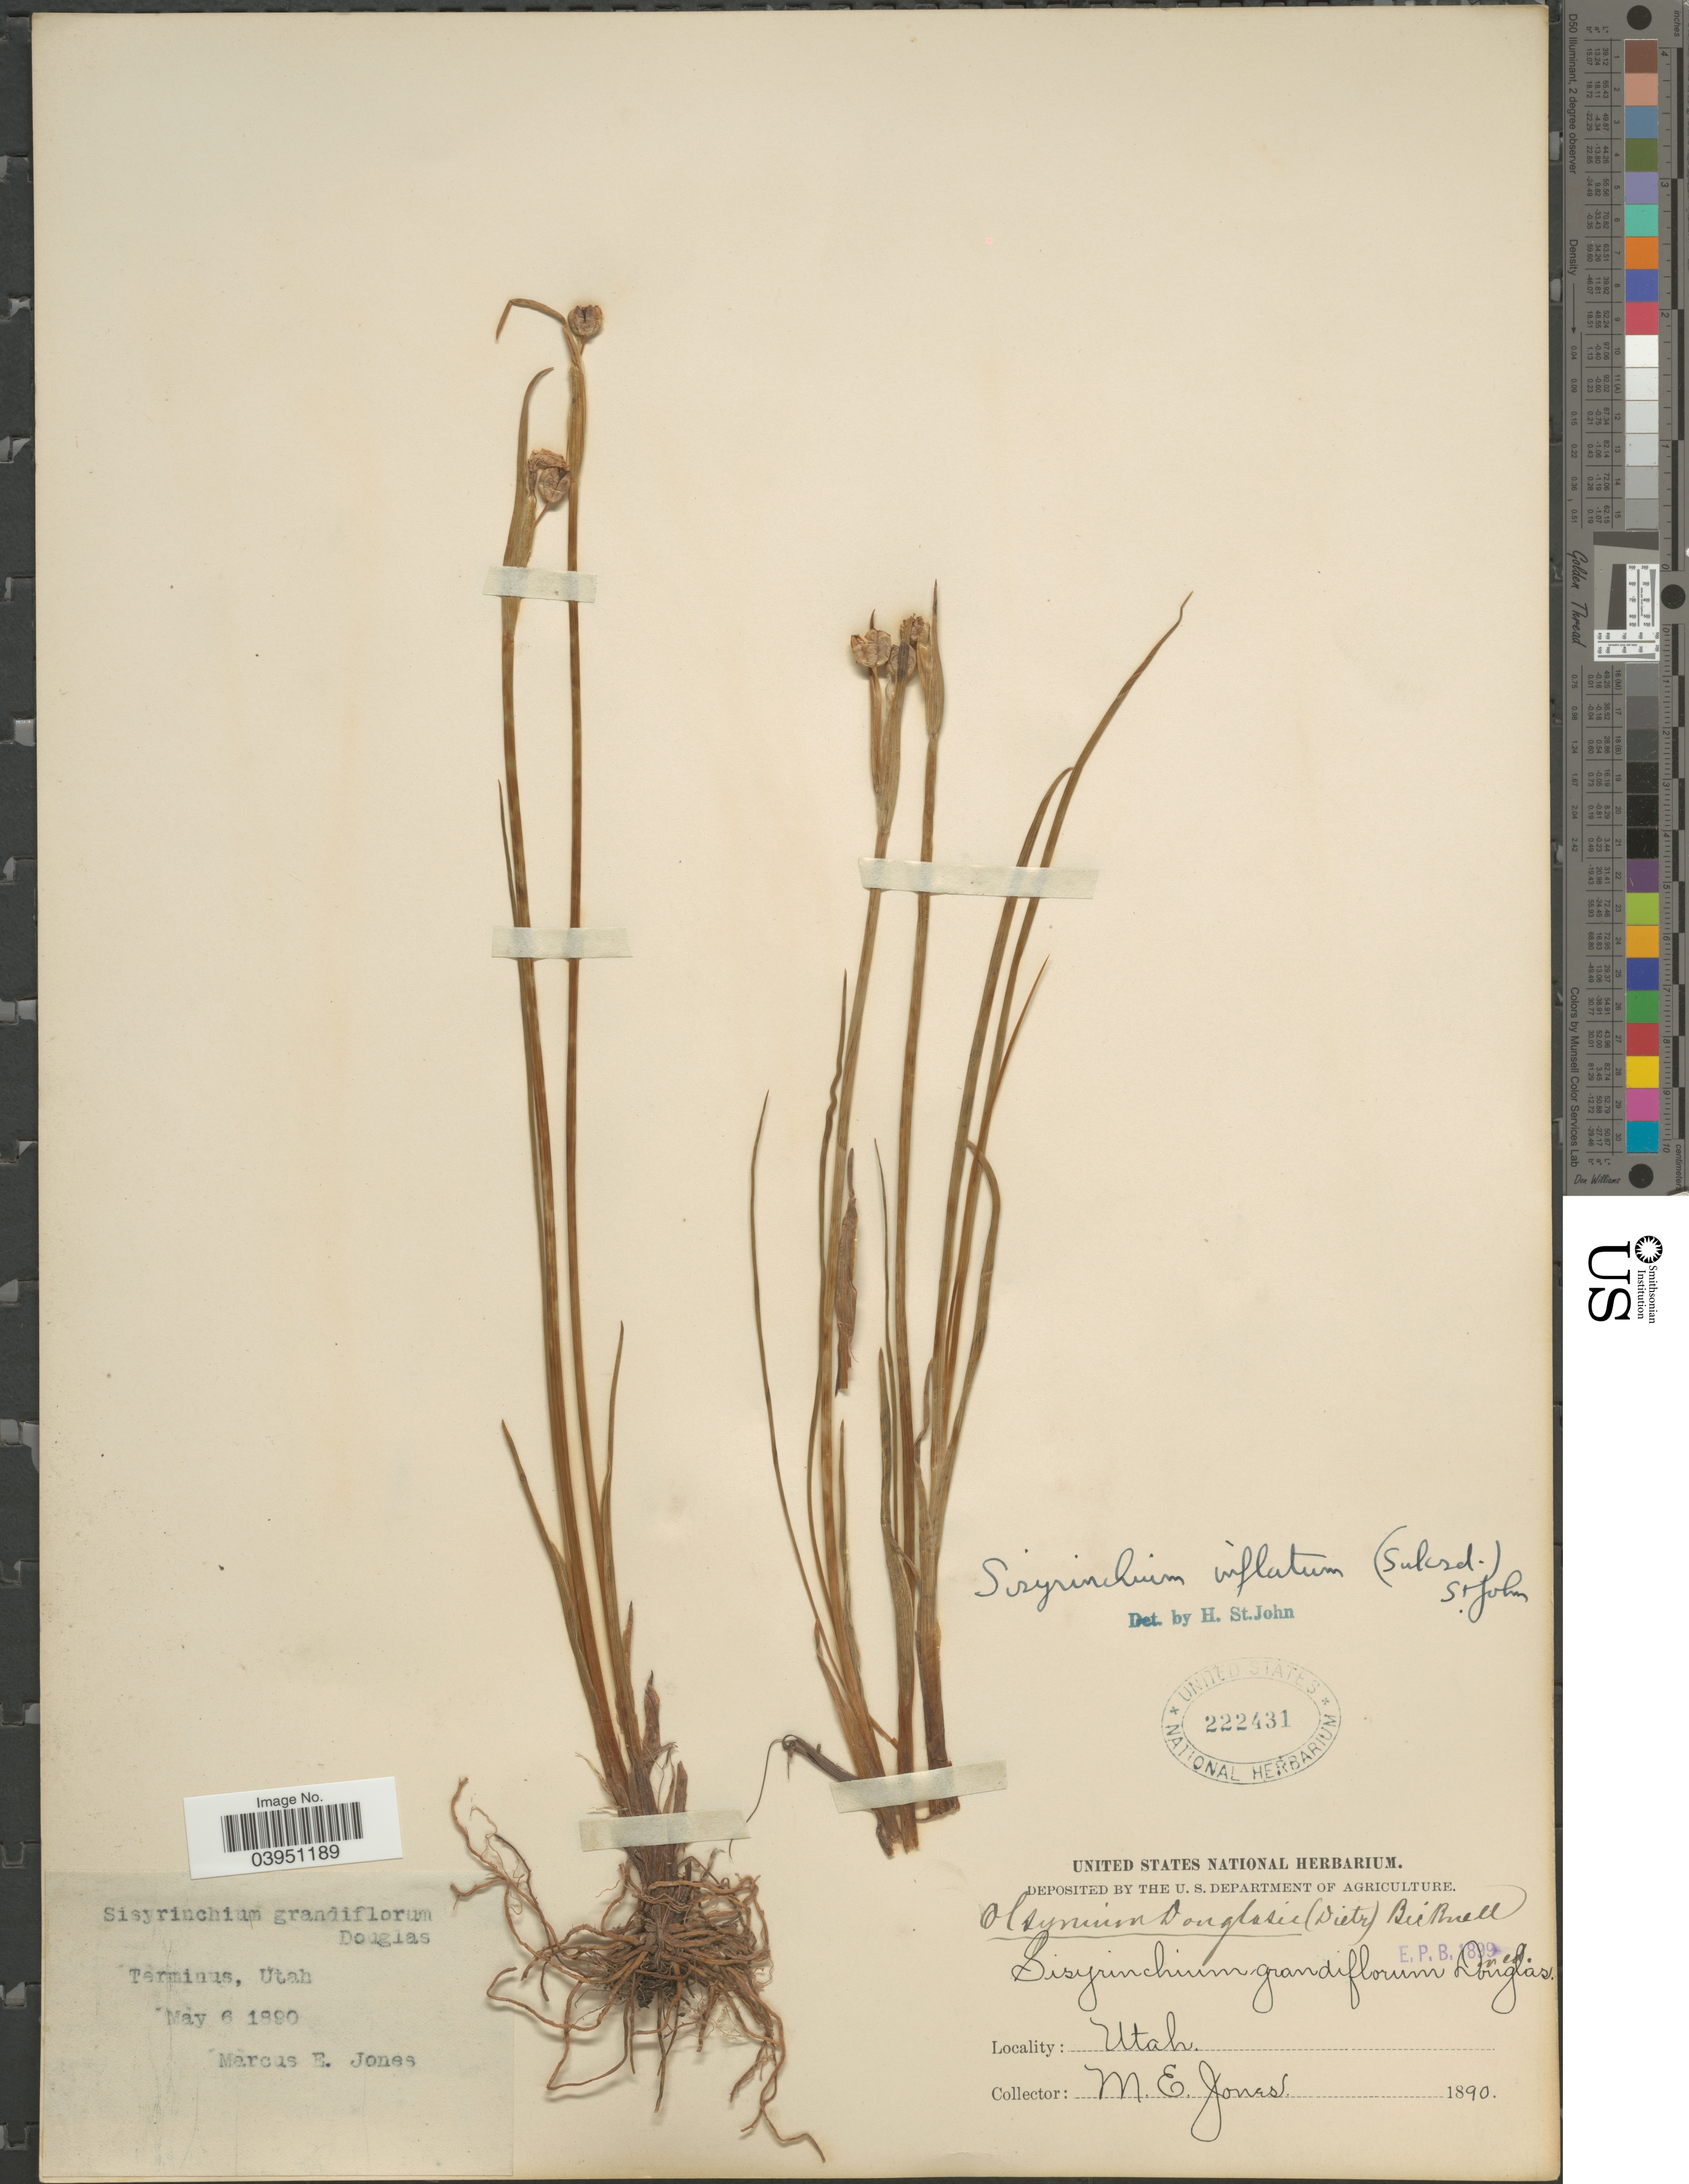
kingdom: Plantae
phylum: Tracheophyta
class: Liliopsida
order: Asparagales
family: Iridaceae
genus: Sisyrinchium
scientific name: Sisyrinchium inflatum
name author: (Suksd.) H. St. John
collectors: M. E. Jones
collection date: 1890-05-06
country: United States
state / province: Utah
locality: Terminus.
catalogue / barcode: US 222431